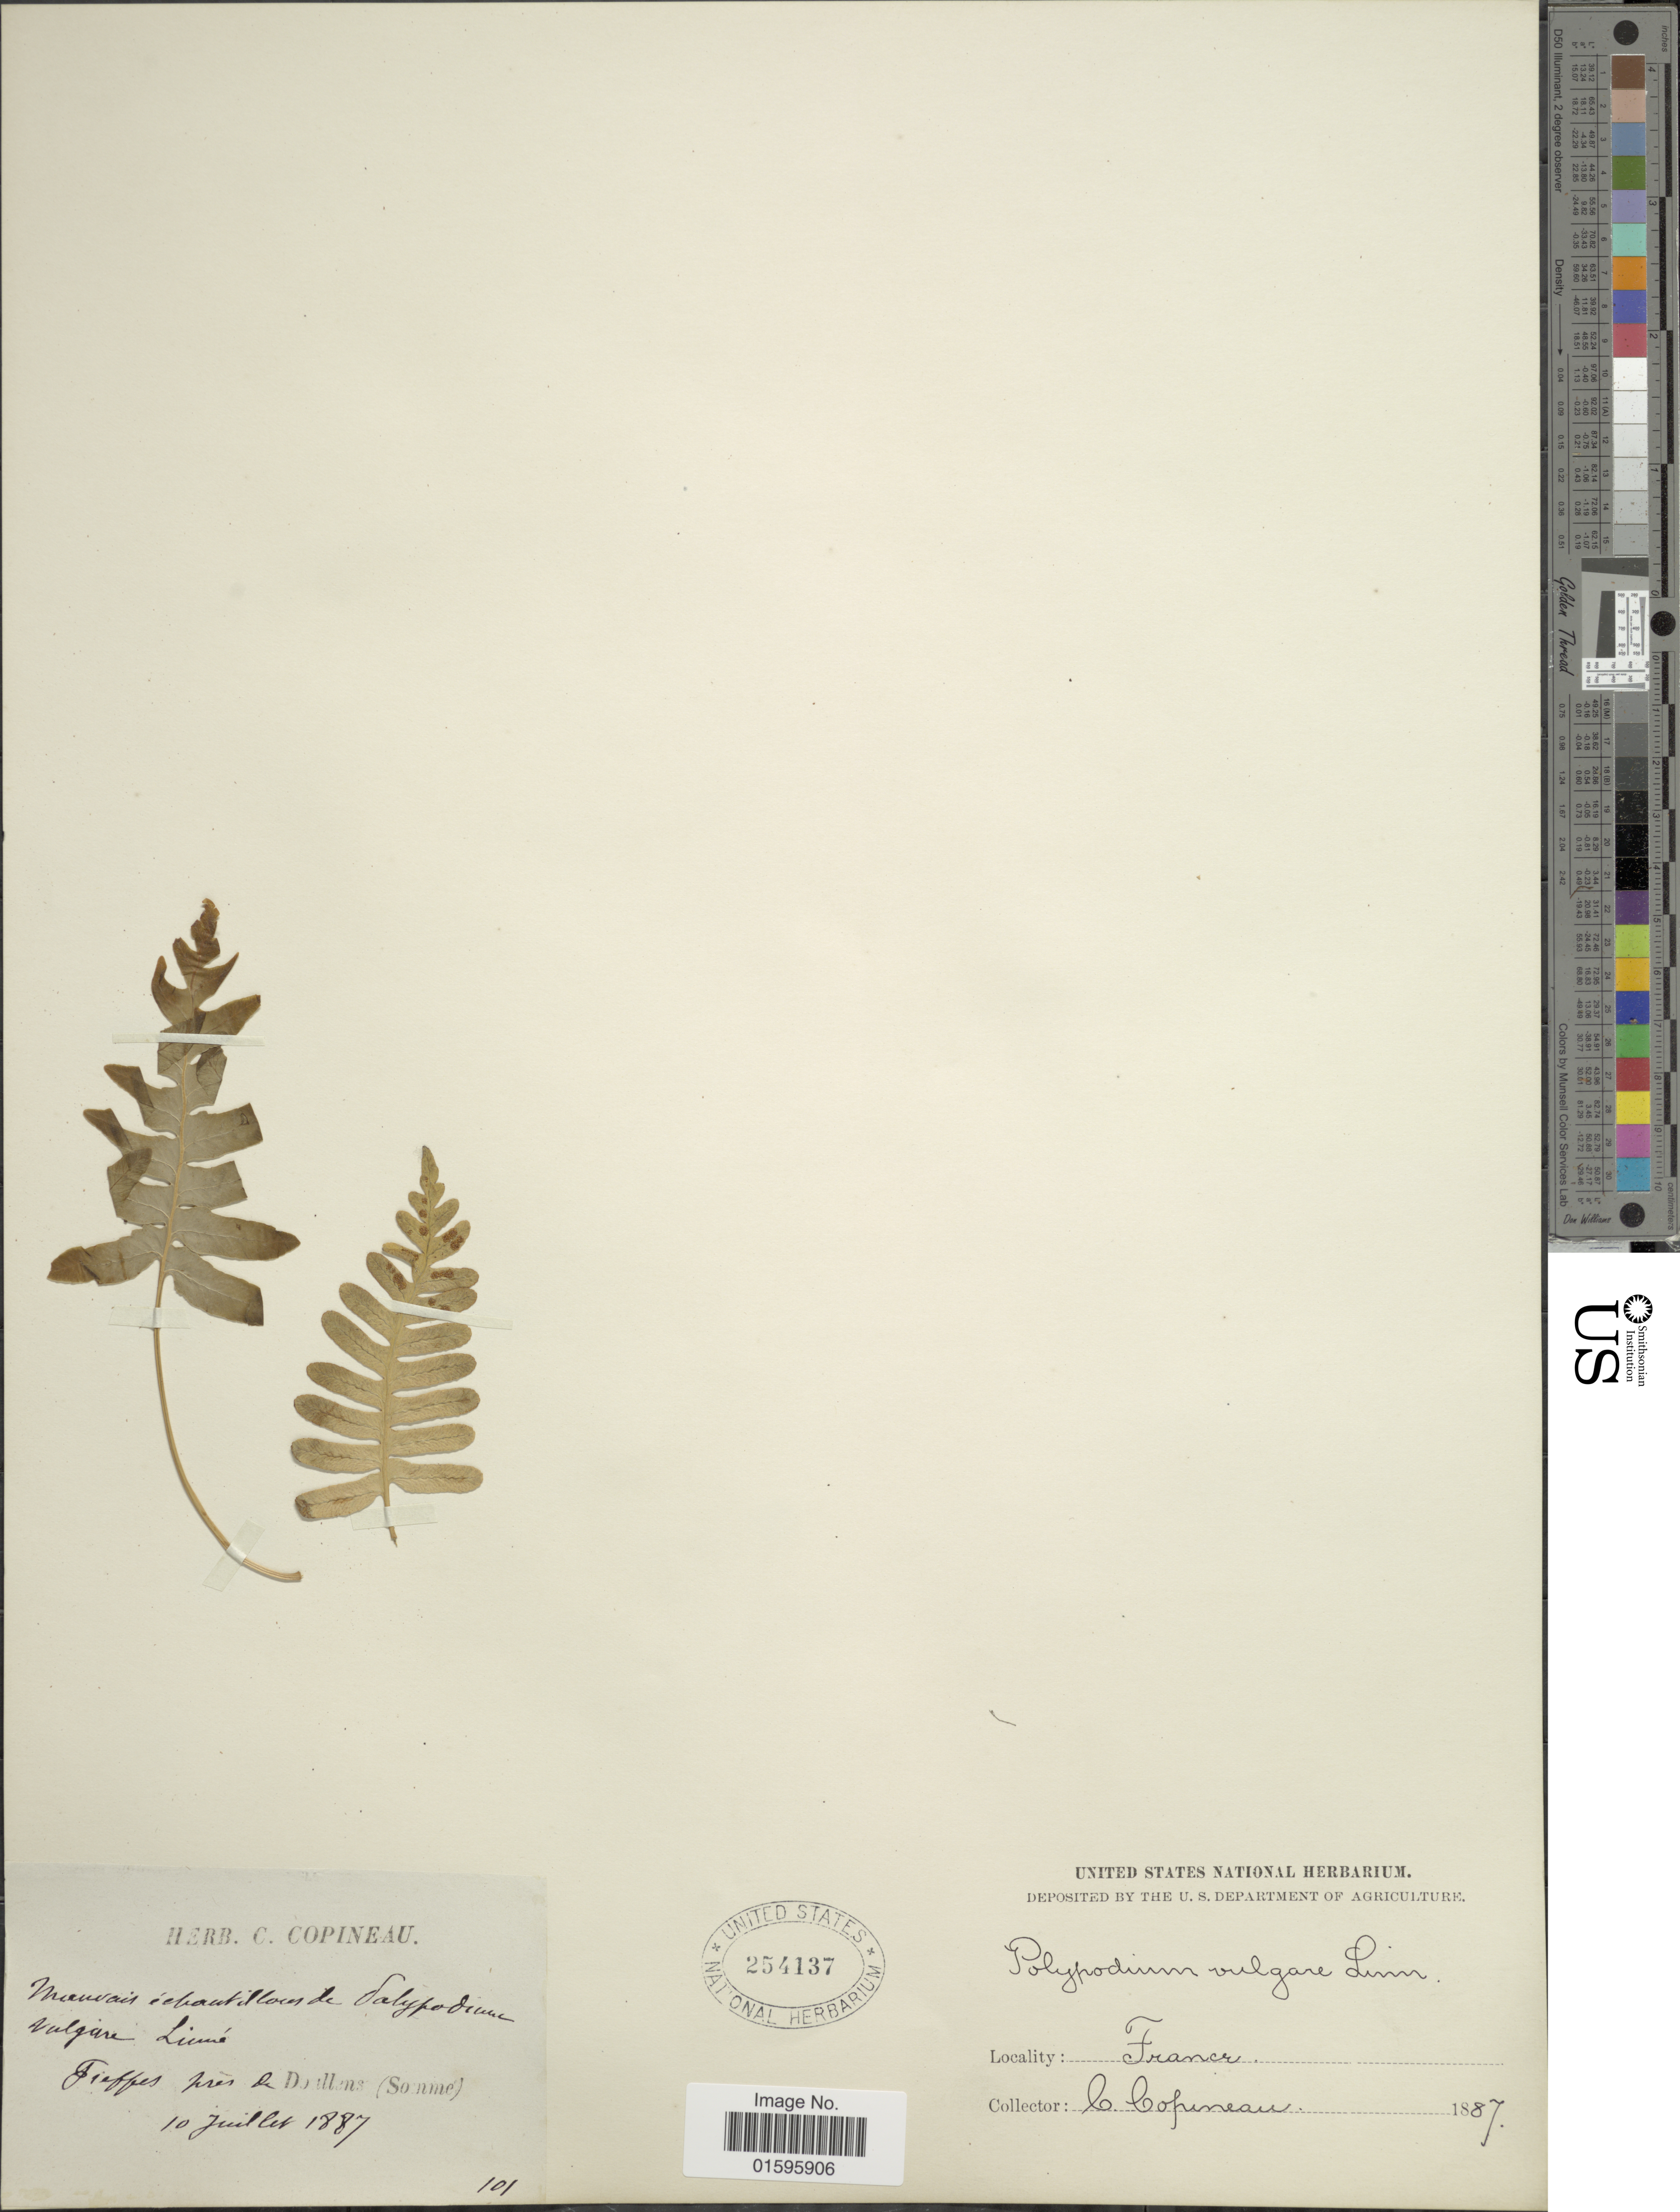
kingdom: Plantae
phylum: Tracheophyta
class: Polypodiopsida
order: Polypodiales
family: Polypodiaceae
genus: Polypodium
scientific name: Polypodium vulgare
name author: L.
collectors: C. Copineau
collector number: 101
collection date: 1887-07-10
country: France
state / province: Hauts-de-France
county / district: Somme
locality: Fieffes près de Doullens (Somme)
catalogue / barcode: US 254137